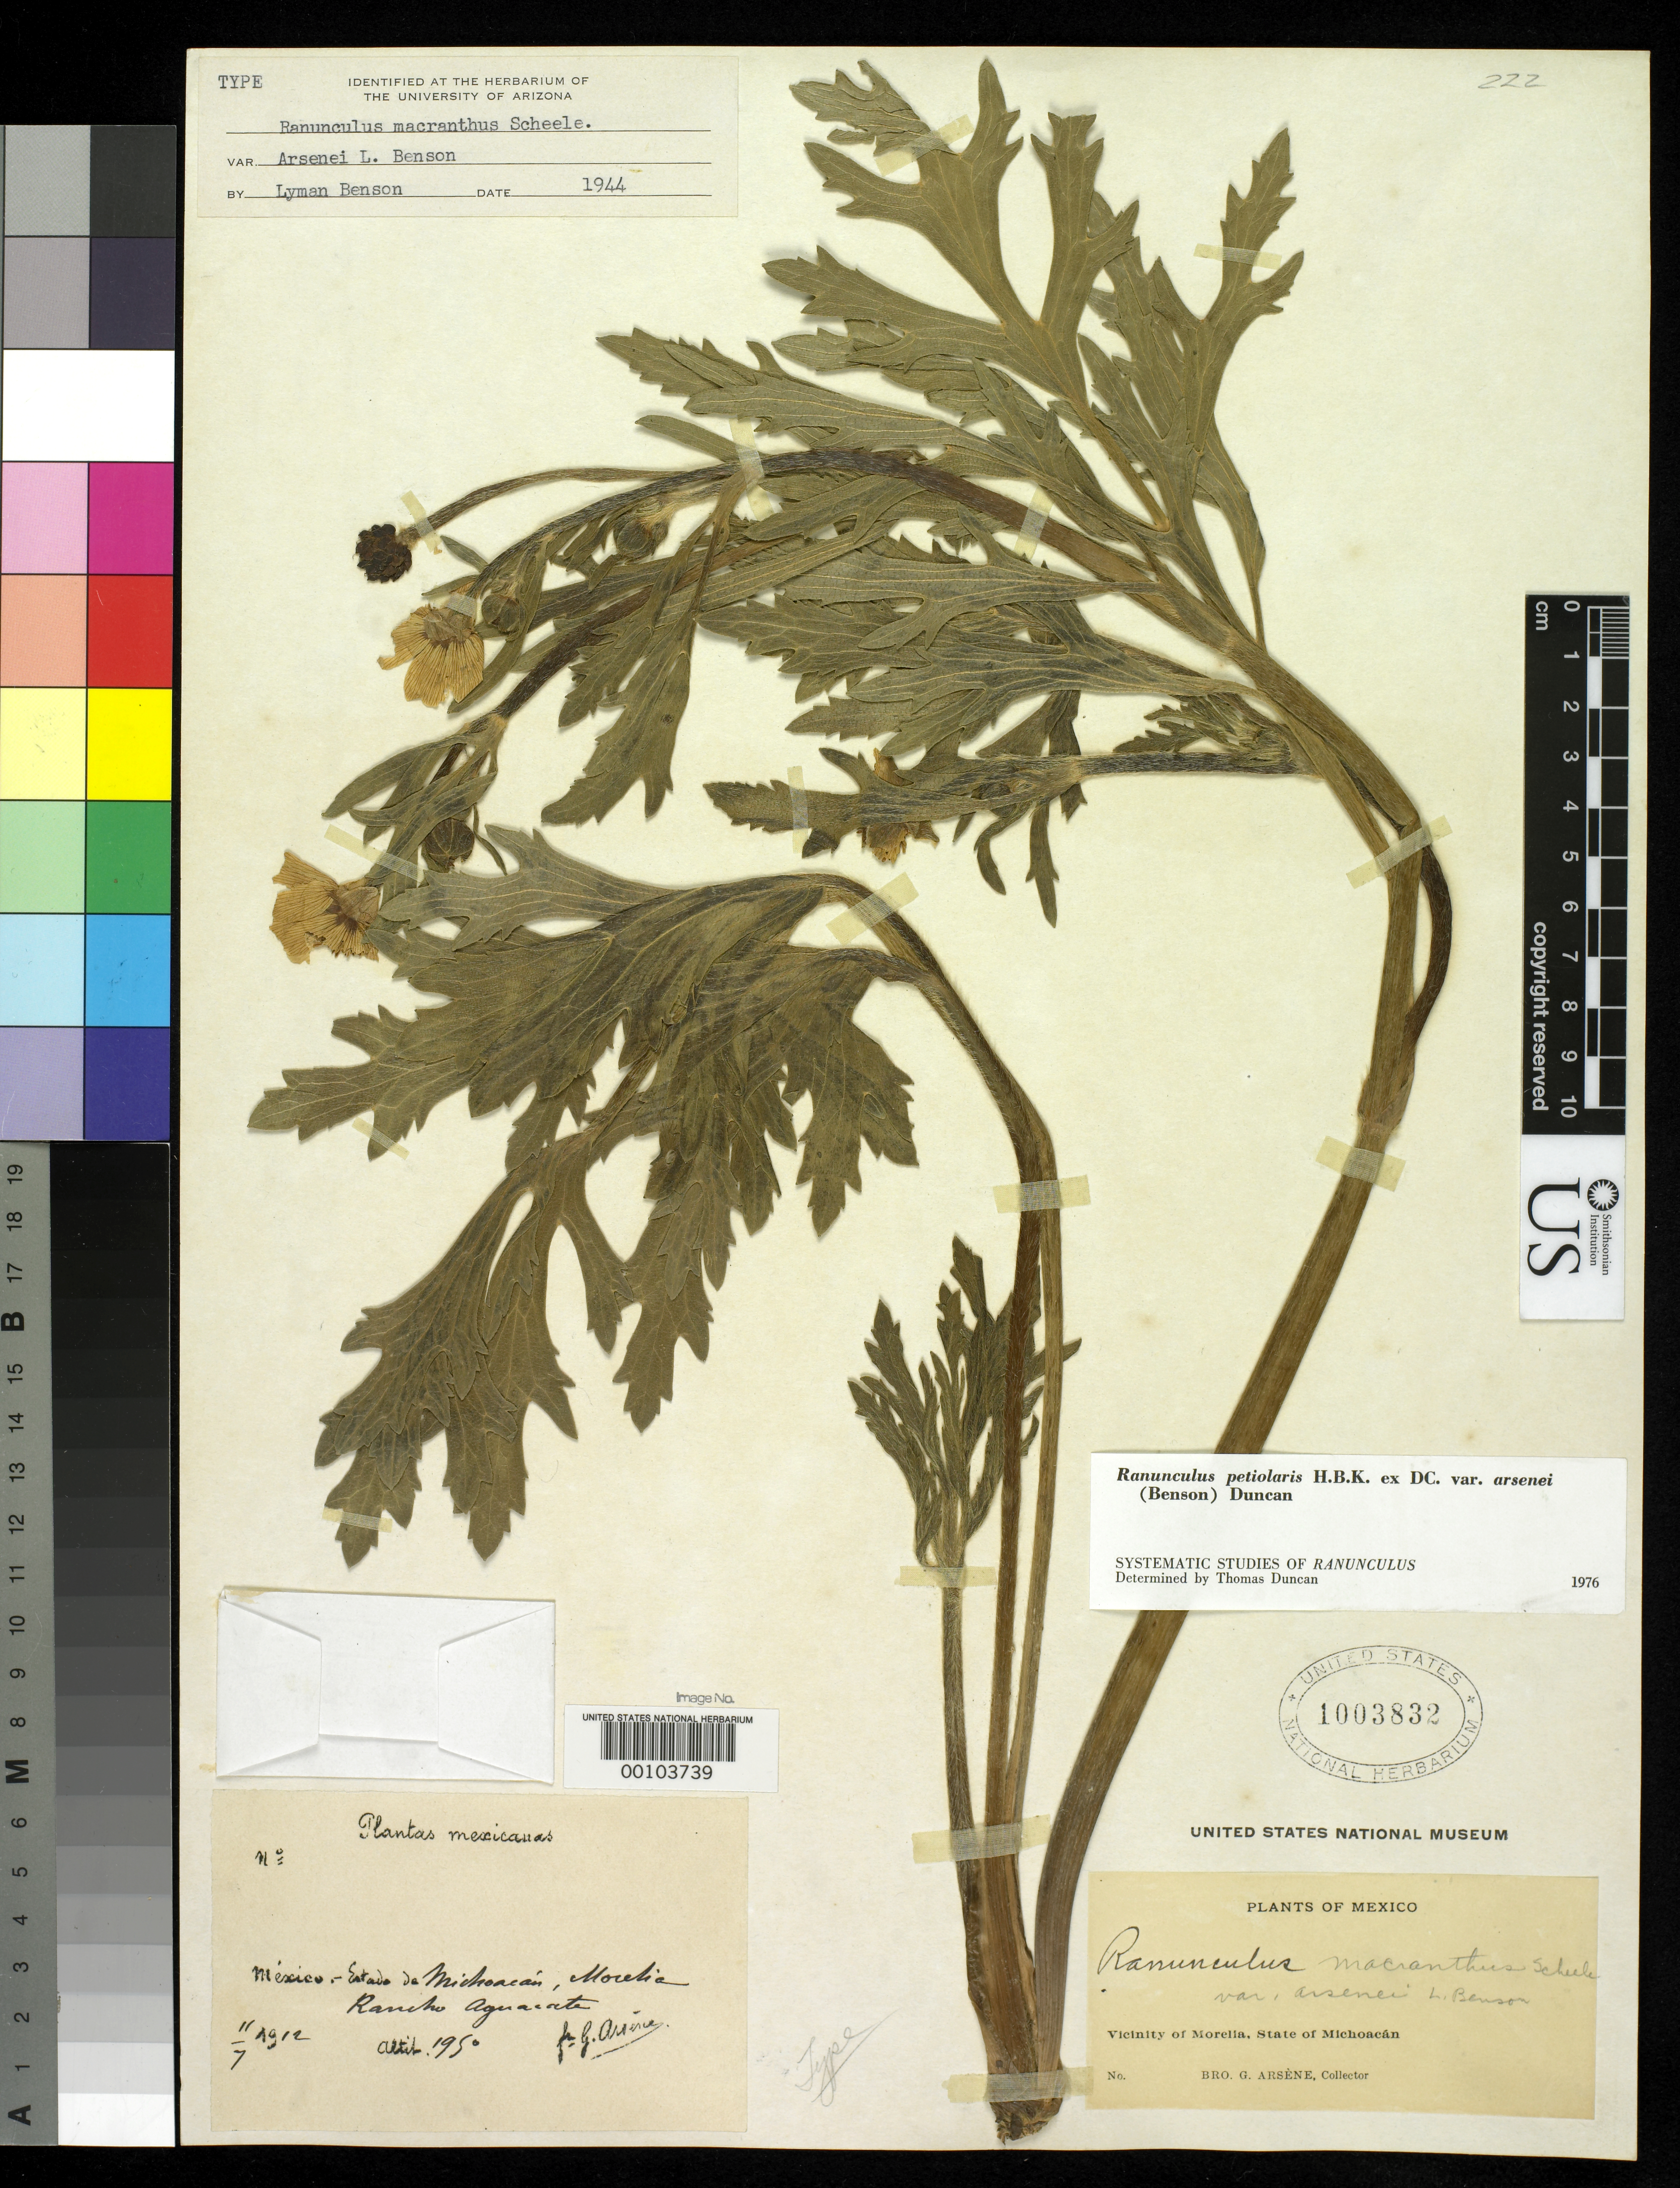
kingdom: Plantae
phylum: Tracheophyta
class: Magnoliopsida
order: Ranunculales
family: Ranunculaceae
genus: Ranunculus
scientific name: Ranunculus macranthus var. arsenei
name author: L.D. Benson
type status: Holotype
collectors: Bro. G. Arsène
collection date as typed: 11 Jul 1912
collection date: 1912-07-11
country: Mexico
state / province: Michoacán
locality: Morelia.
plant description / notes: Another sheet at US (Bro. Arsene 1223) is annotated by Benson as "isotype" of this variety but label data (e.g., date) do not match.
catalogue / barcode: US 1003832